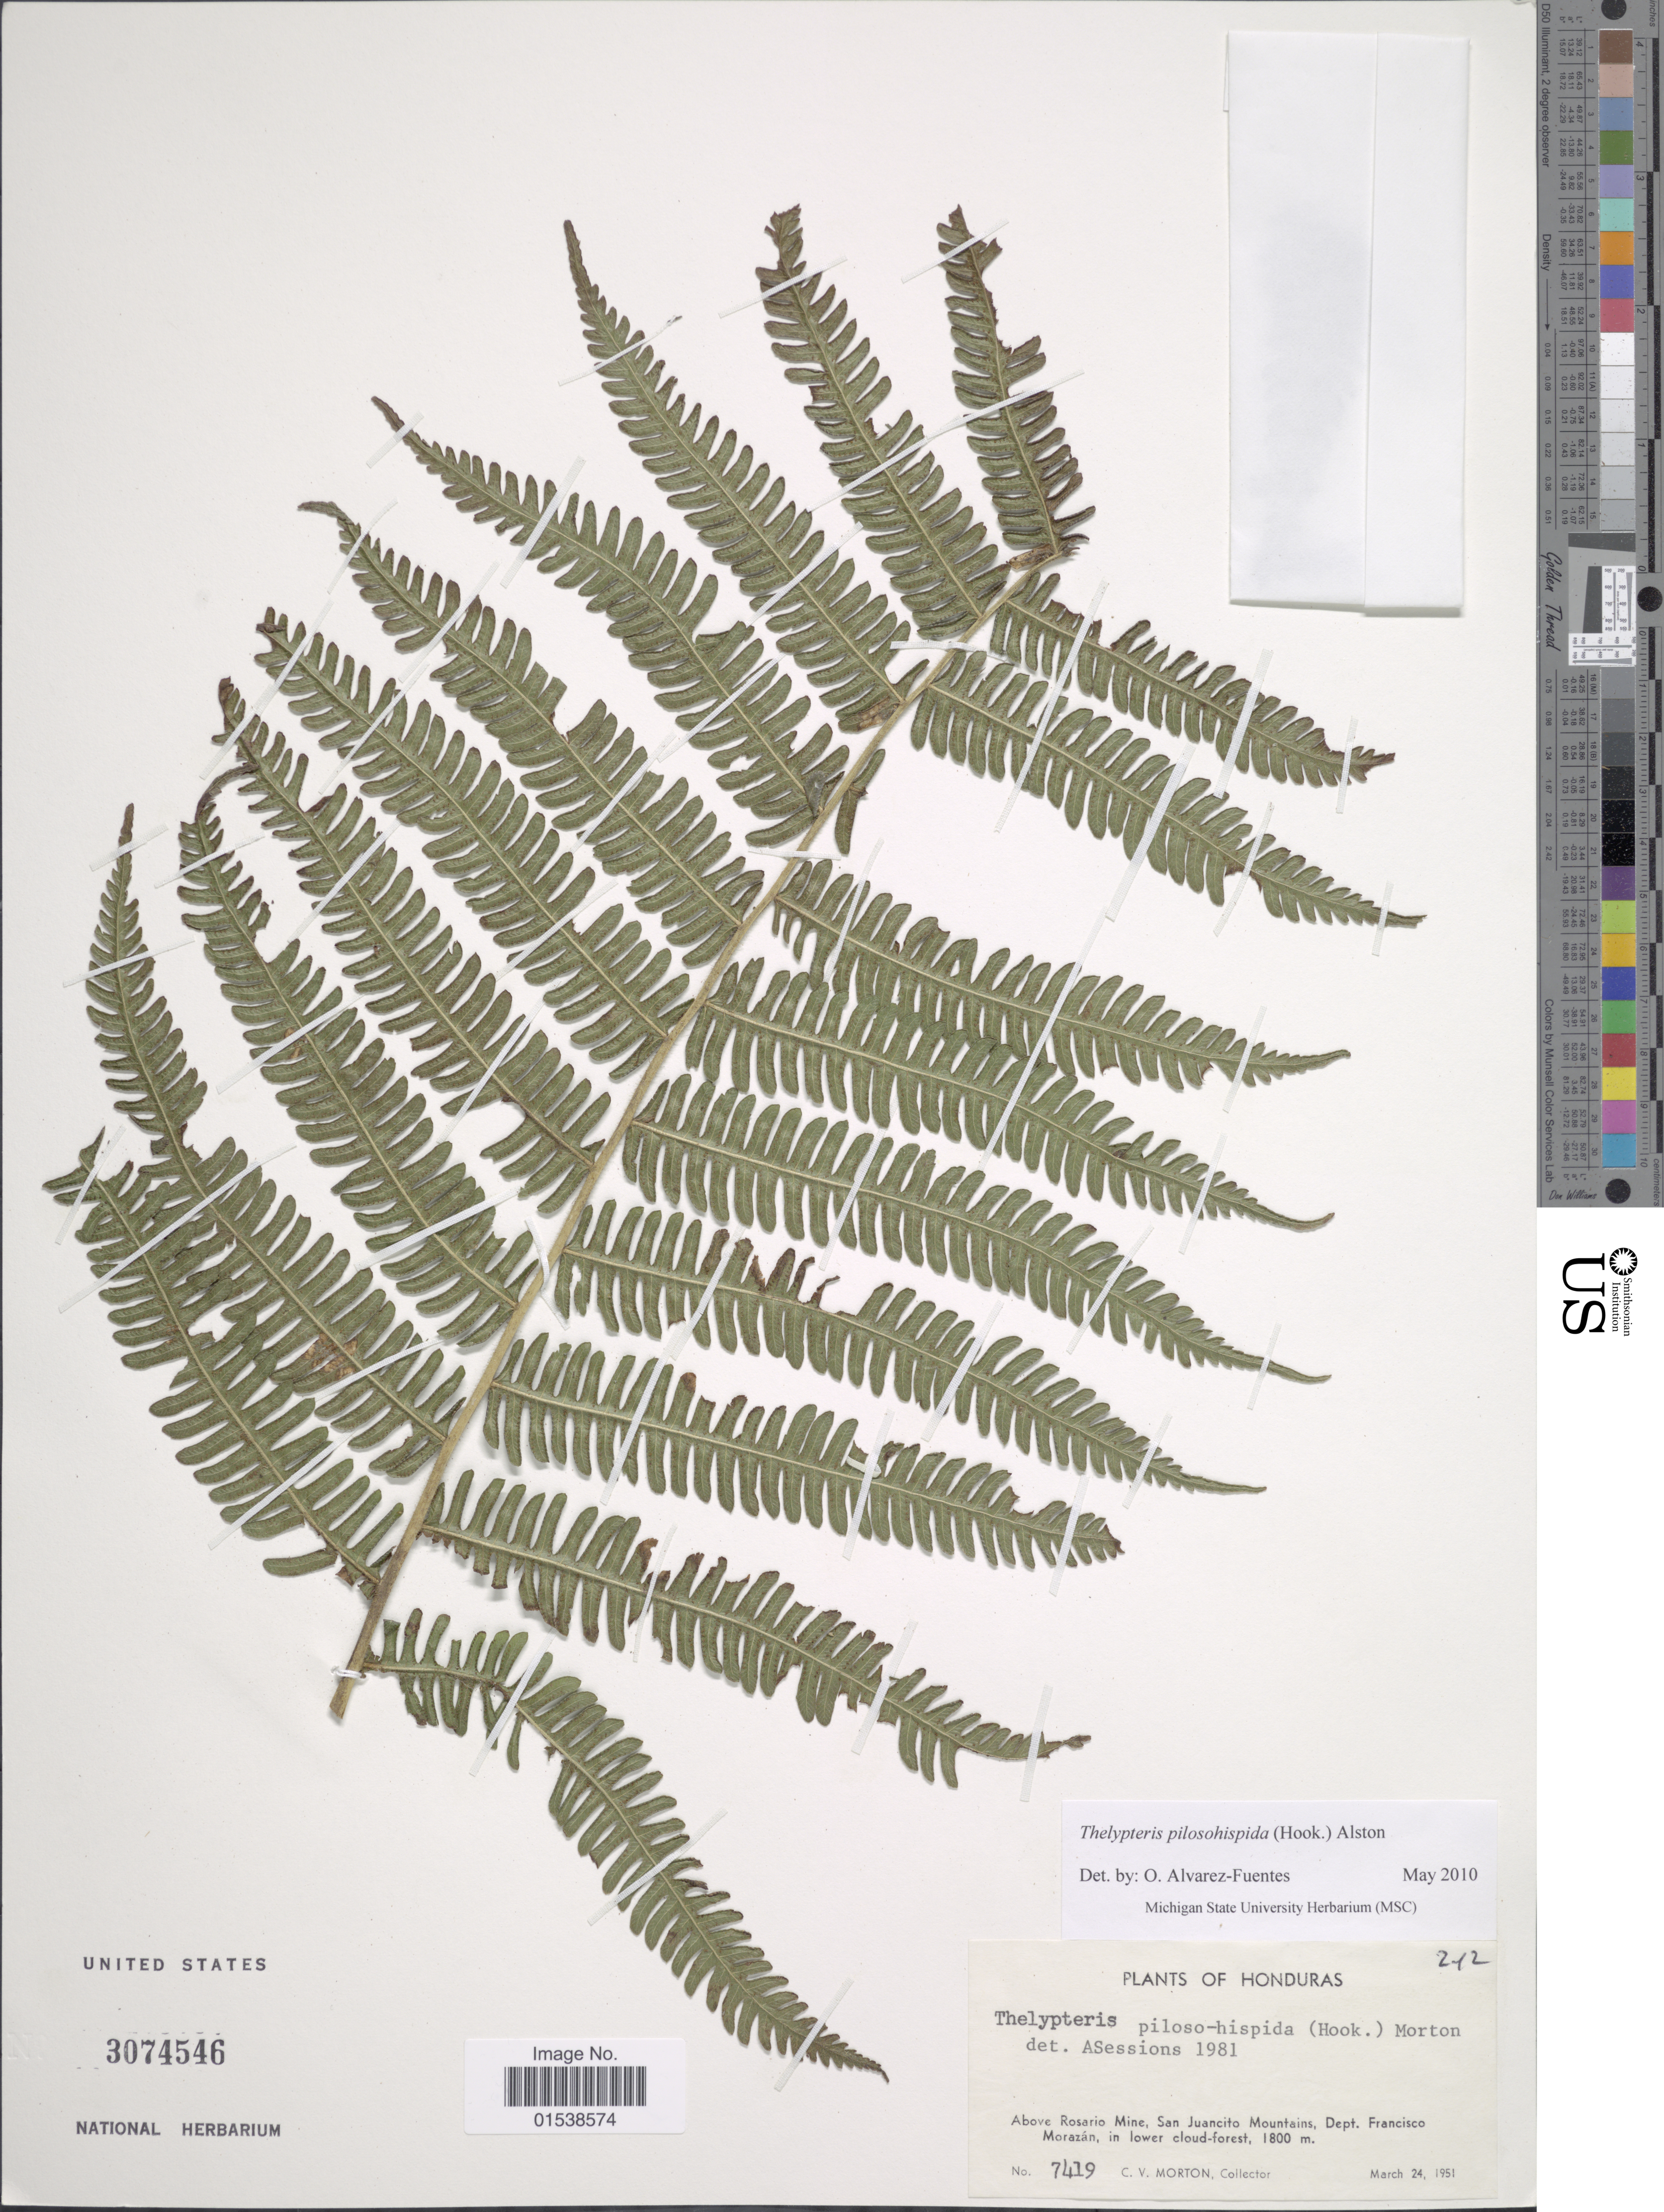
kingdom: Plantae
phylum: Tracheophyta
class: Polypodiopsida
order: Polypodiales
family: Thelypteridaceae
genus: Amauropelta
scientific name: Amauropelta pilosohispida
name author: (Hook.) A.R. Sm.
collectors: C. V. Morton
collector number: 7419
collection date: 1951-03-24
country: Honduras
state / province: Fco. Morazán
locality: Above Rosario Mine, San Juancito Mountains, Dept. Francisco Morazan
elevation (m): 1800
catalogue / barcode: US 3074546